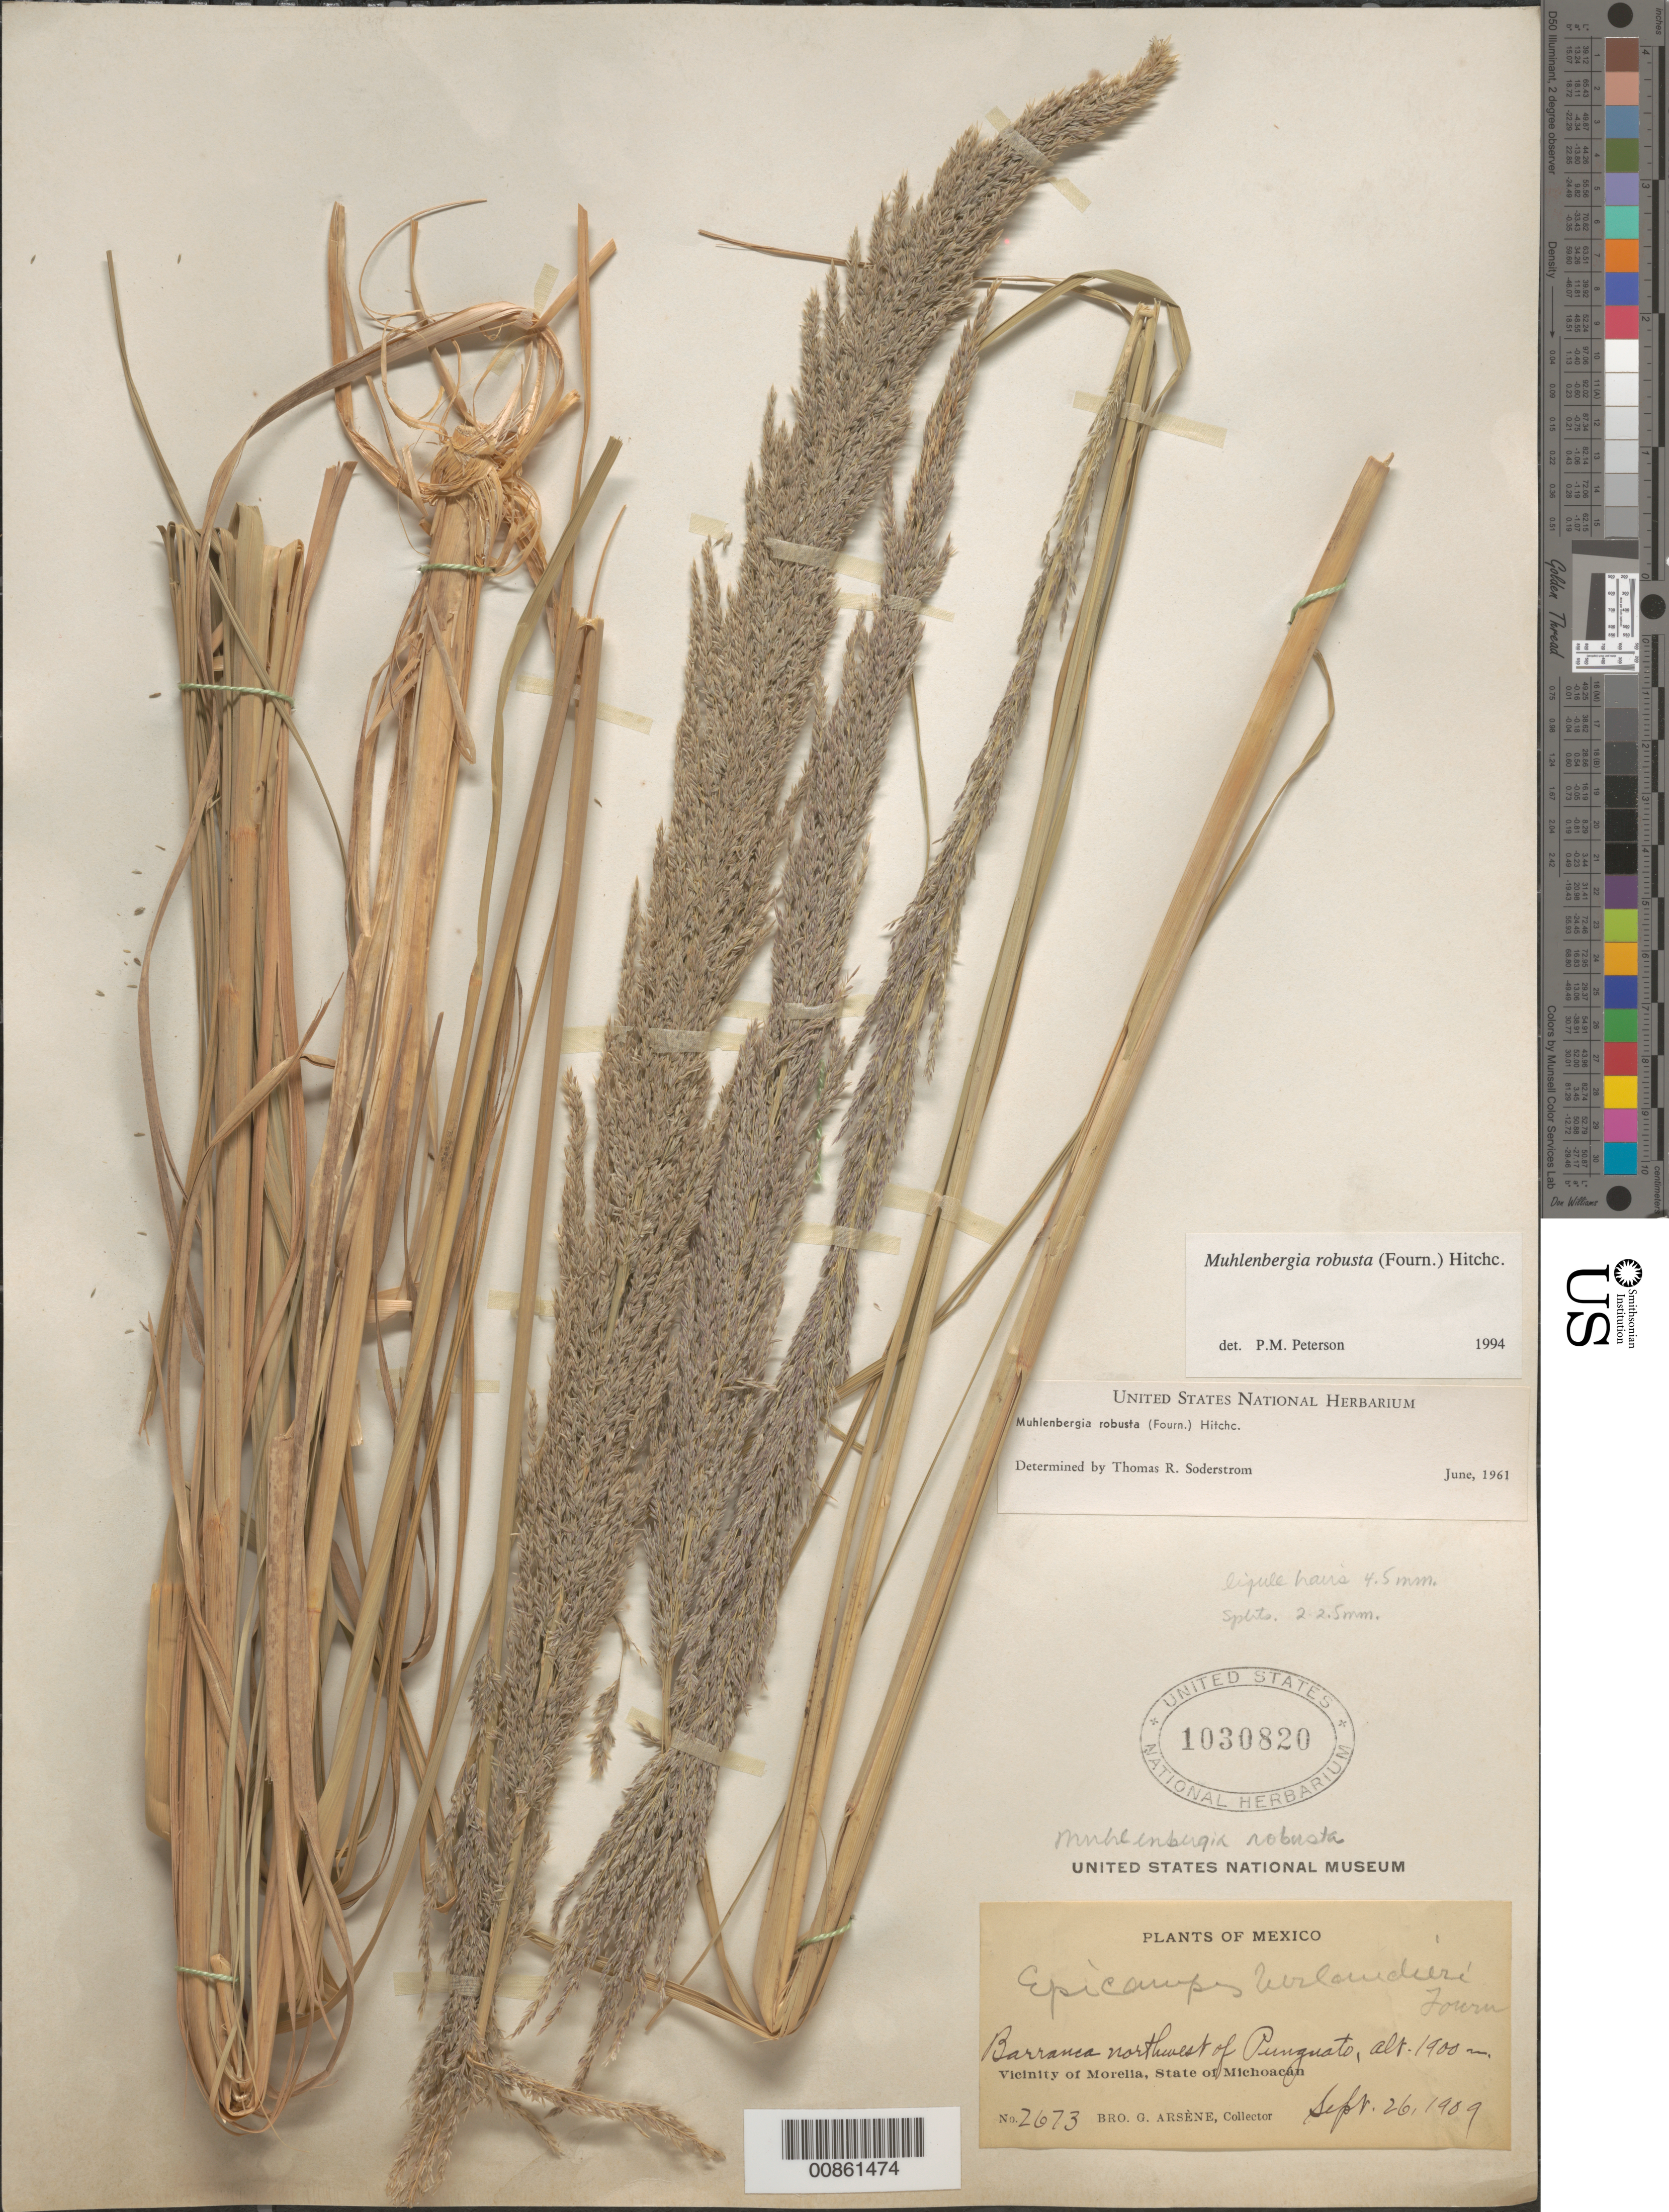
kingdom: Plantae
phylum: Tracheophyta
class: Liliopsida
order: Poales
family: Poaceae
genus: Muhlenbergia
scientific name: Muhlenbergia robusta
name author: (E. Fourn.) Hitchc.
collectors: Bro. G. Arsène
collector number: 2673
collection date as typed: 26 Sep 1909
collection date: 1909-09-26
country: Mexico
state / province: Michoacán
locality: Barranca NW of Punguato, vicinity of Morelia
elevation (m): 1900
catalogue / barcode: US 1030820